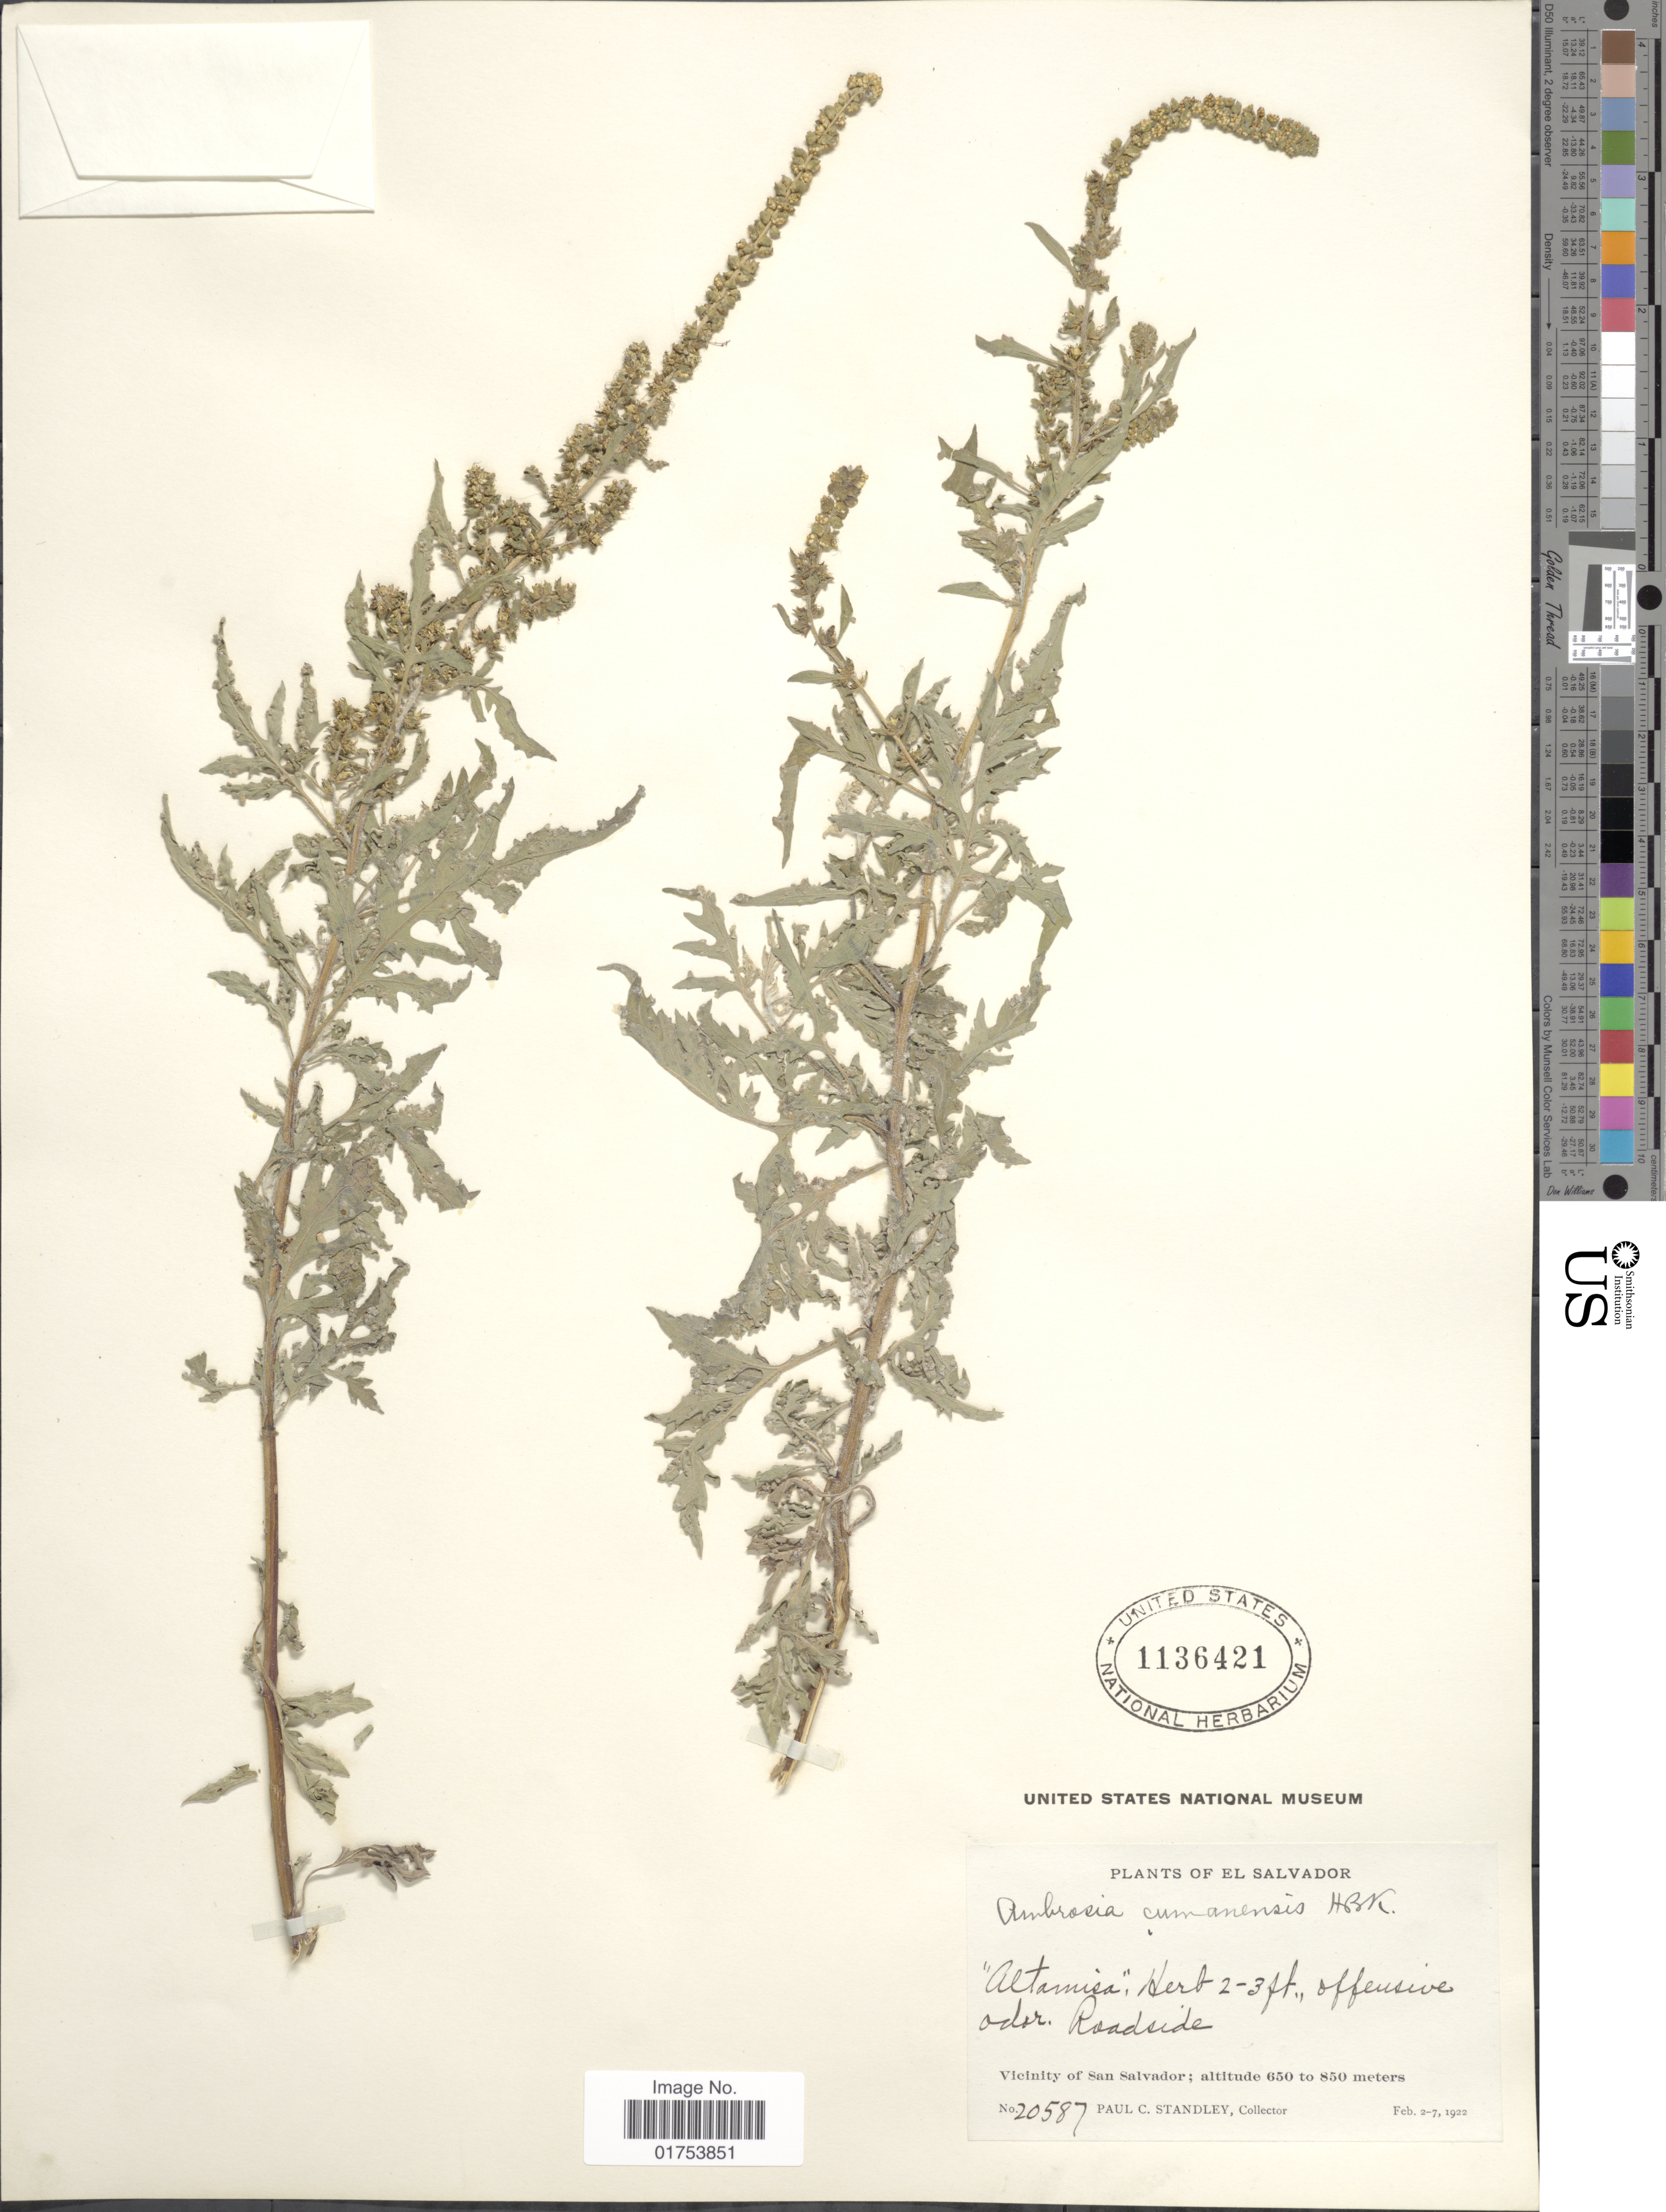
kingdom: Plantae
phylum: Tracheophyta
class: Magnoliopsida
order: Asterales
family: Asteraceae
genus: Ambrosia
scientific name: Ambrosia cumanensis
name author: Kunth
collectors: P. C. Standley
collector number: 20587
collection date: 1922-02-02/1922-02-07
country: El Salvador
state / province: San Salvador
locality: Vicinity of San Salvador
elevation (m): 650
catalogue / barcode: US 1136421